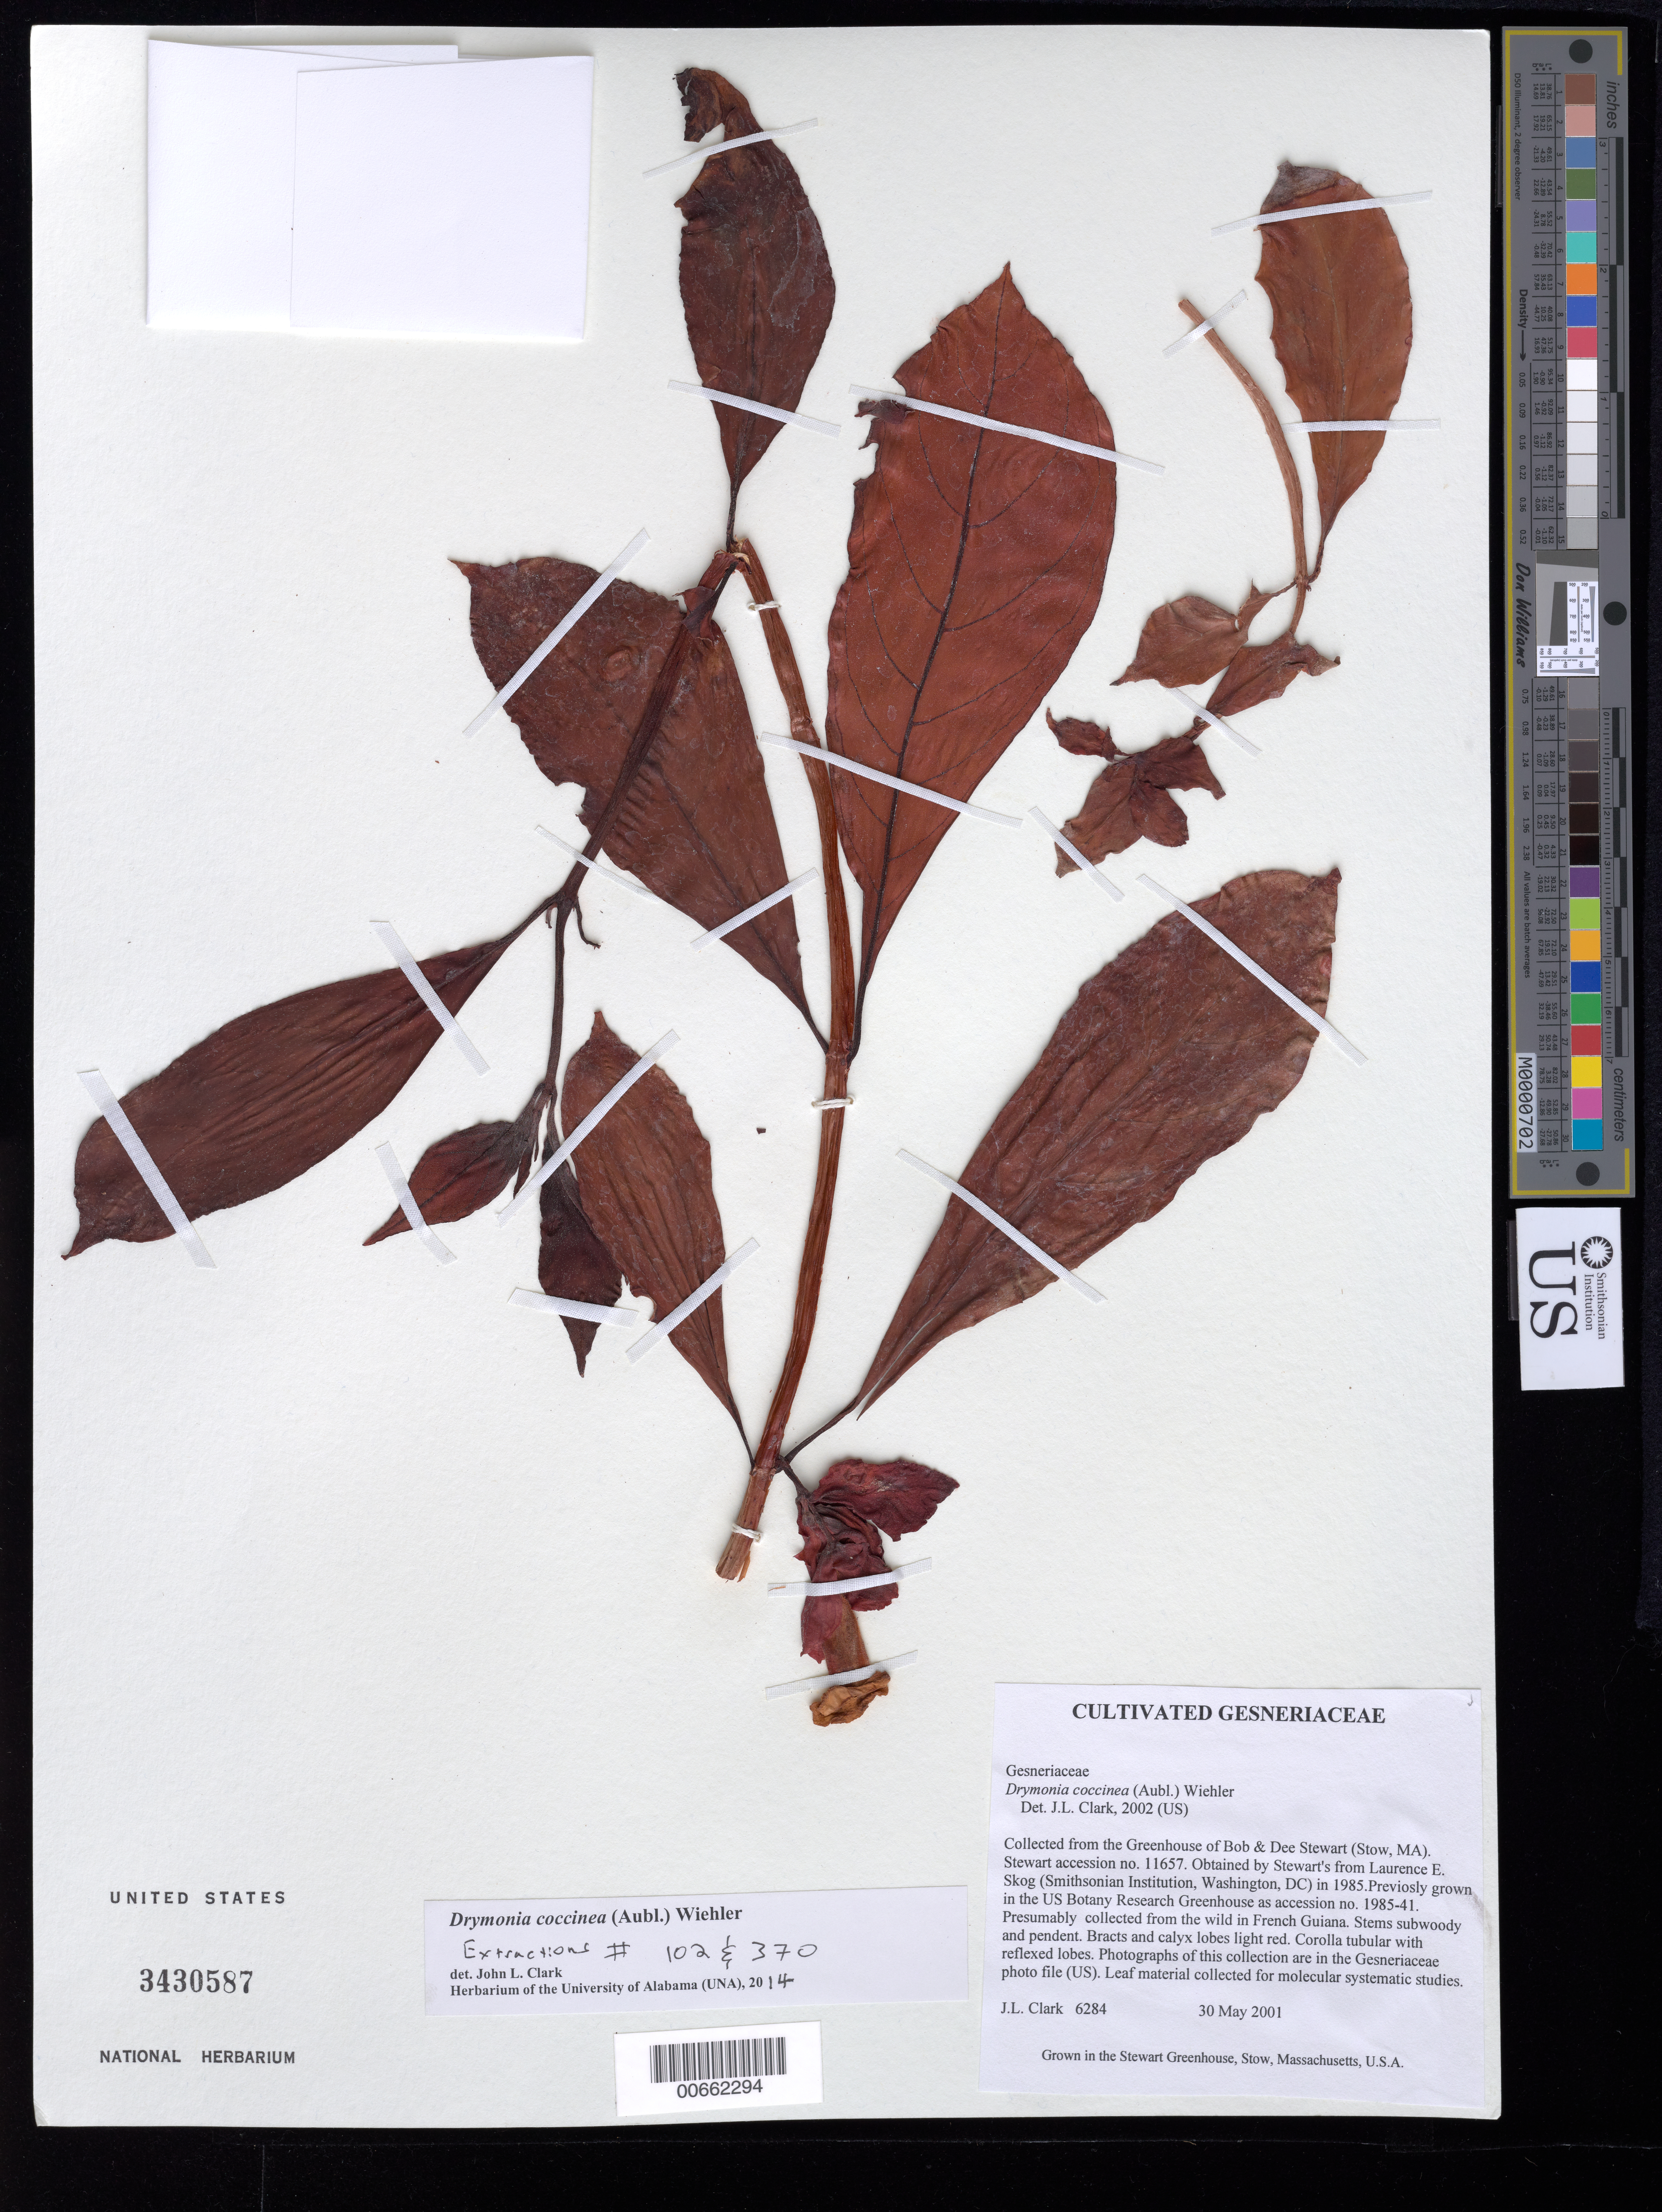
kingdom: Plantae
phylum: Tracheophyta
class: Magnoliopsida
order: Lamiales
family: Gesneriaceae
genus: Drymonia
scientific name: Drymonia coccinea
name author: (Aubl.) Wiehler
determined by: Clark, J. L., (SEL), The Marie Selby Botanical Garden (UNITED STATES)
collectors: J. L. Clark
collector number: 6284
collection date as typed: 30 May 2001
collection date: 2001-05-30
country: French Guiana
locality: Grown in the Stewart Greenhouse, Stow, Massachusetts, U.S.A.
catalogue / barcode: US 3430587